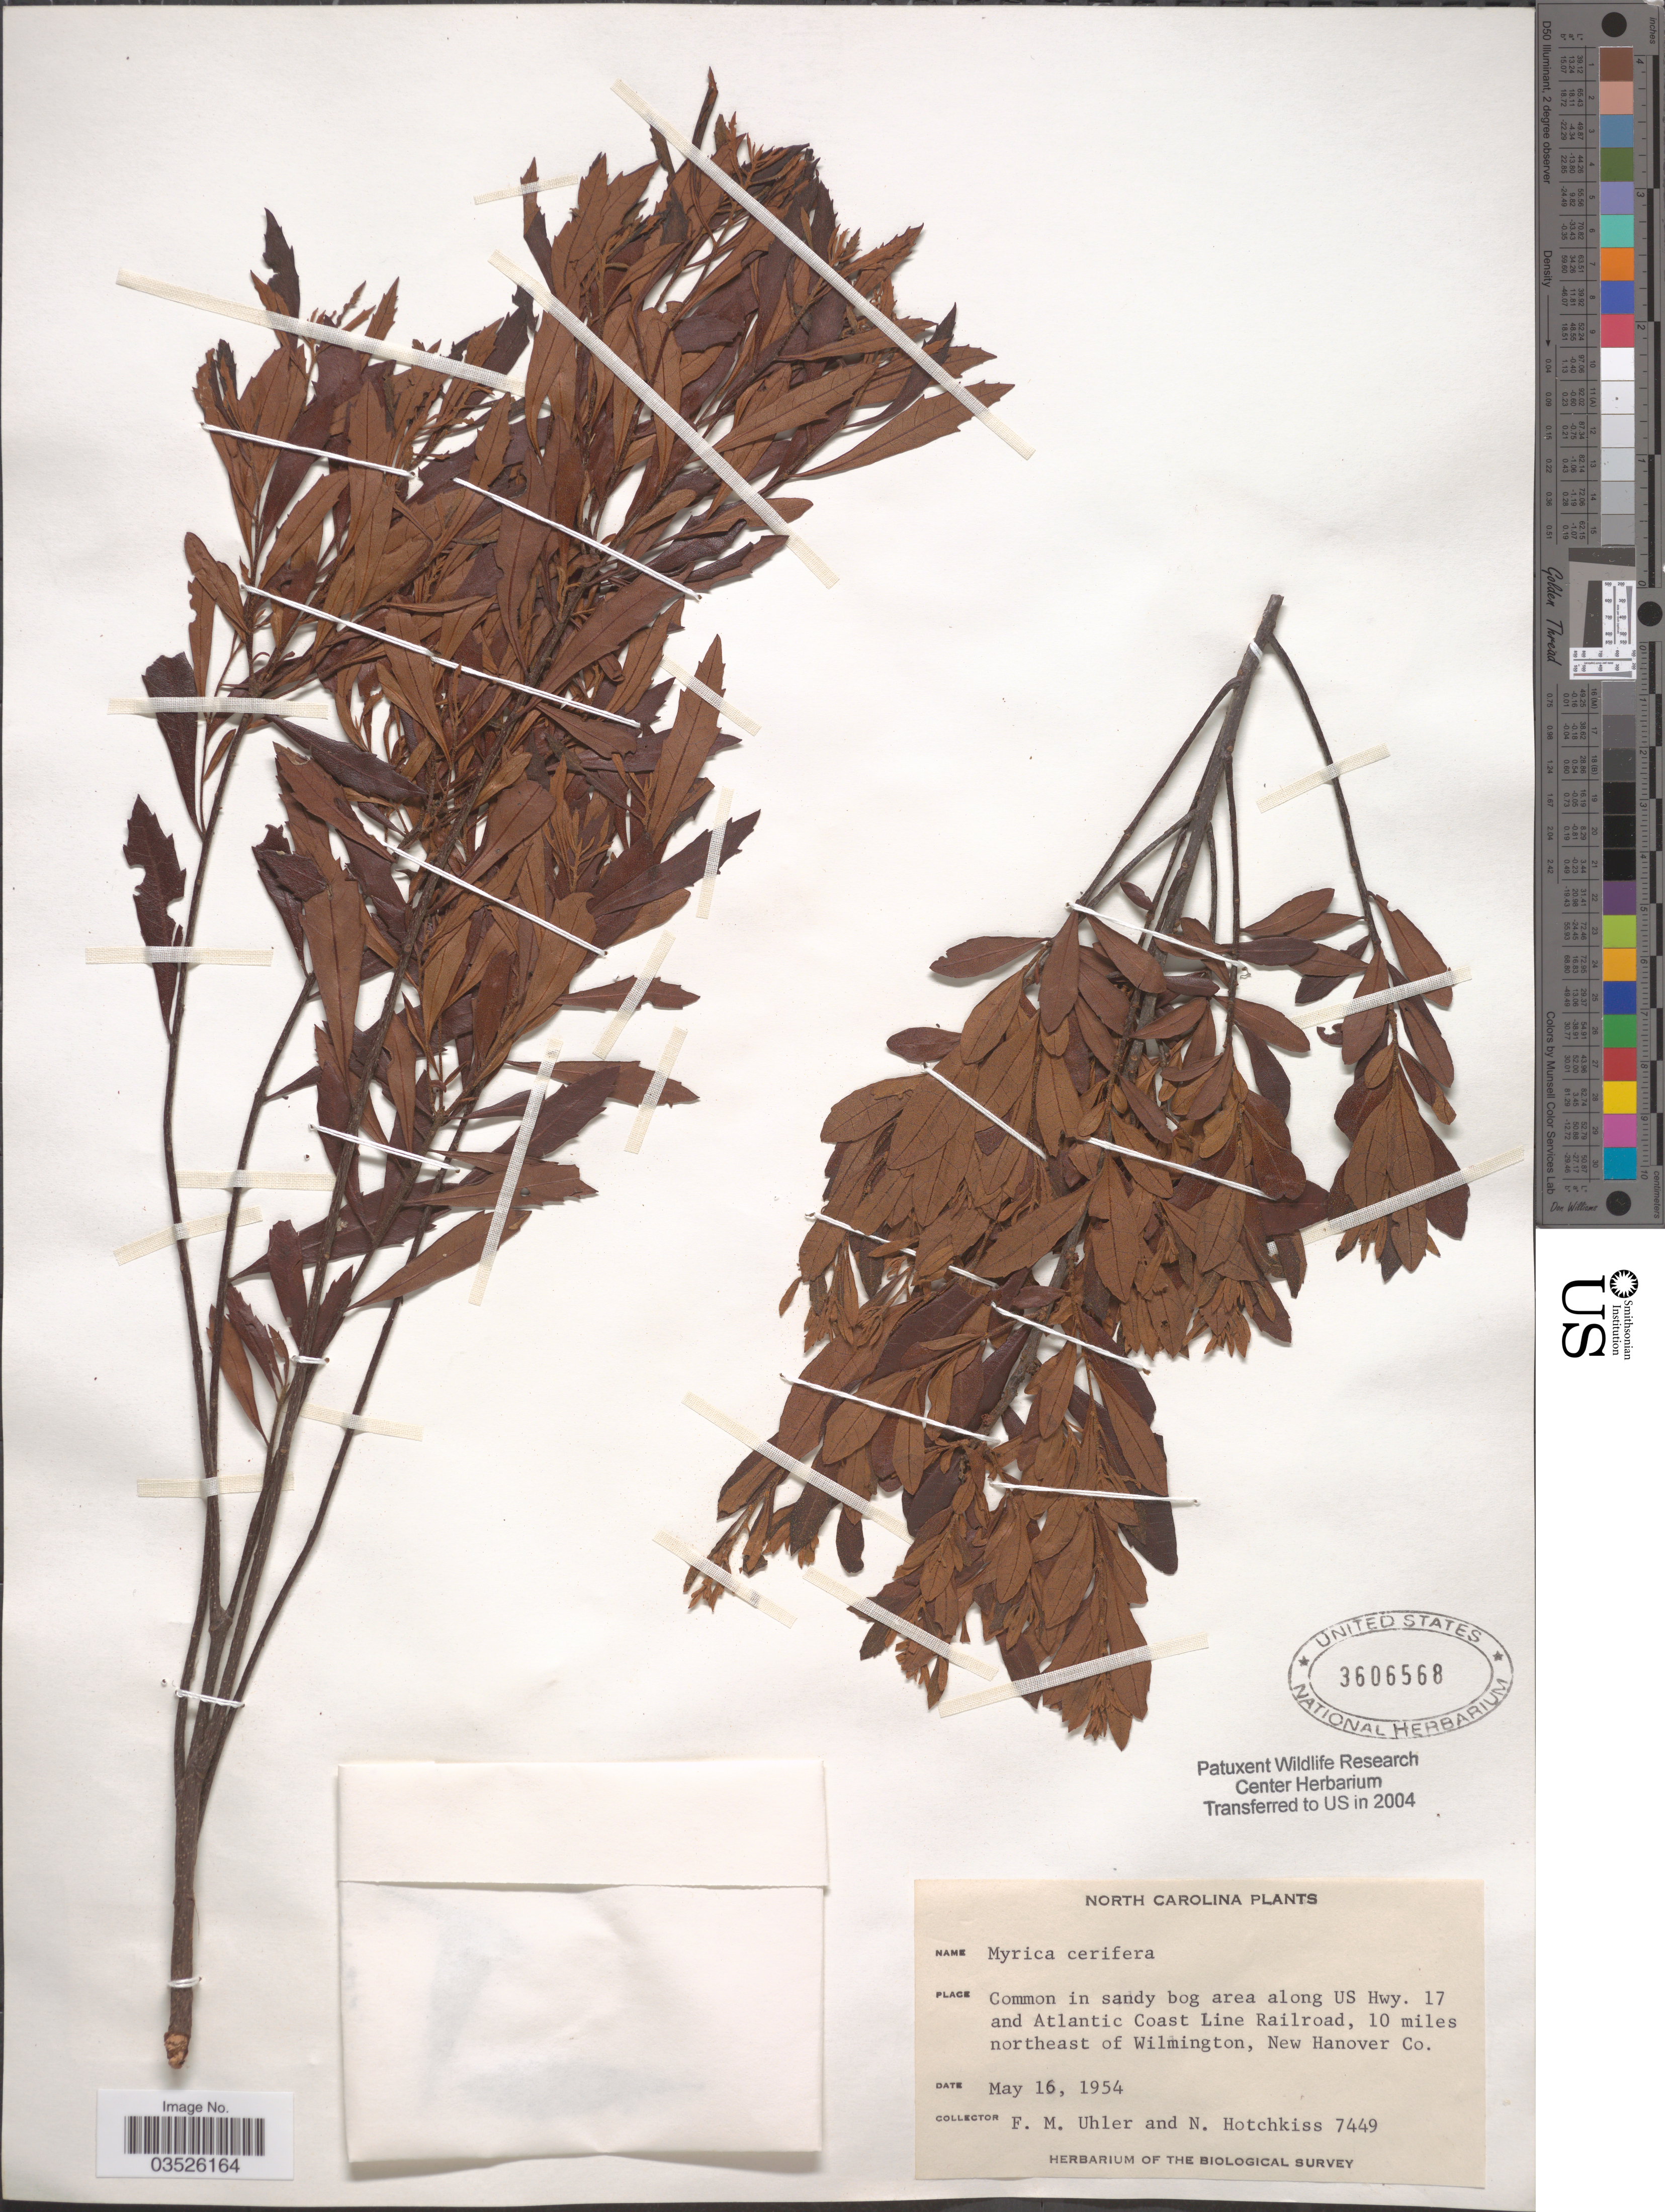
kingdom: Plantae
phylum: Tracheophyta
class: Magnoliopsida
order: Fagales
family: Myricaceae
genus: Morella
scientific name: Morella pumila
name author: (Michx.) Small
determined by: Strong, Mark T., (BOT), Smithsonian Institution - National Museum of Natural History (UNITED STATES)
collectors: F. M. Uhler & N. Hotchkiss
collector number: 7449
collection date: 1954-05-16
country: United States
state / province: North Carolina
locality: Common in sandy bog area along US Hwy. 17 and Atlantic Coast Line Railroad, 10 miles northeast of Wilmington, New Hanover Co.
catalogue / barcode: US 3606568